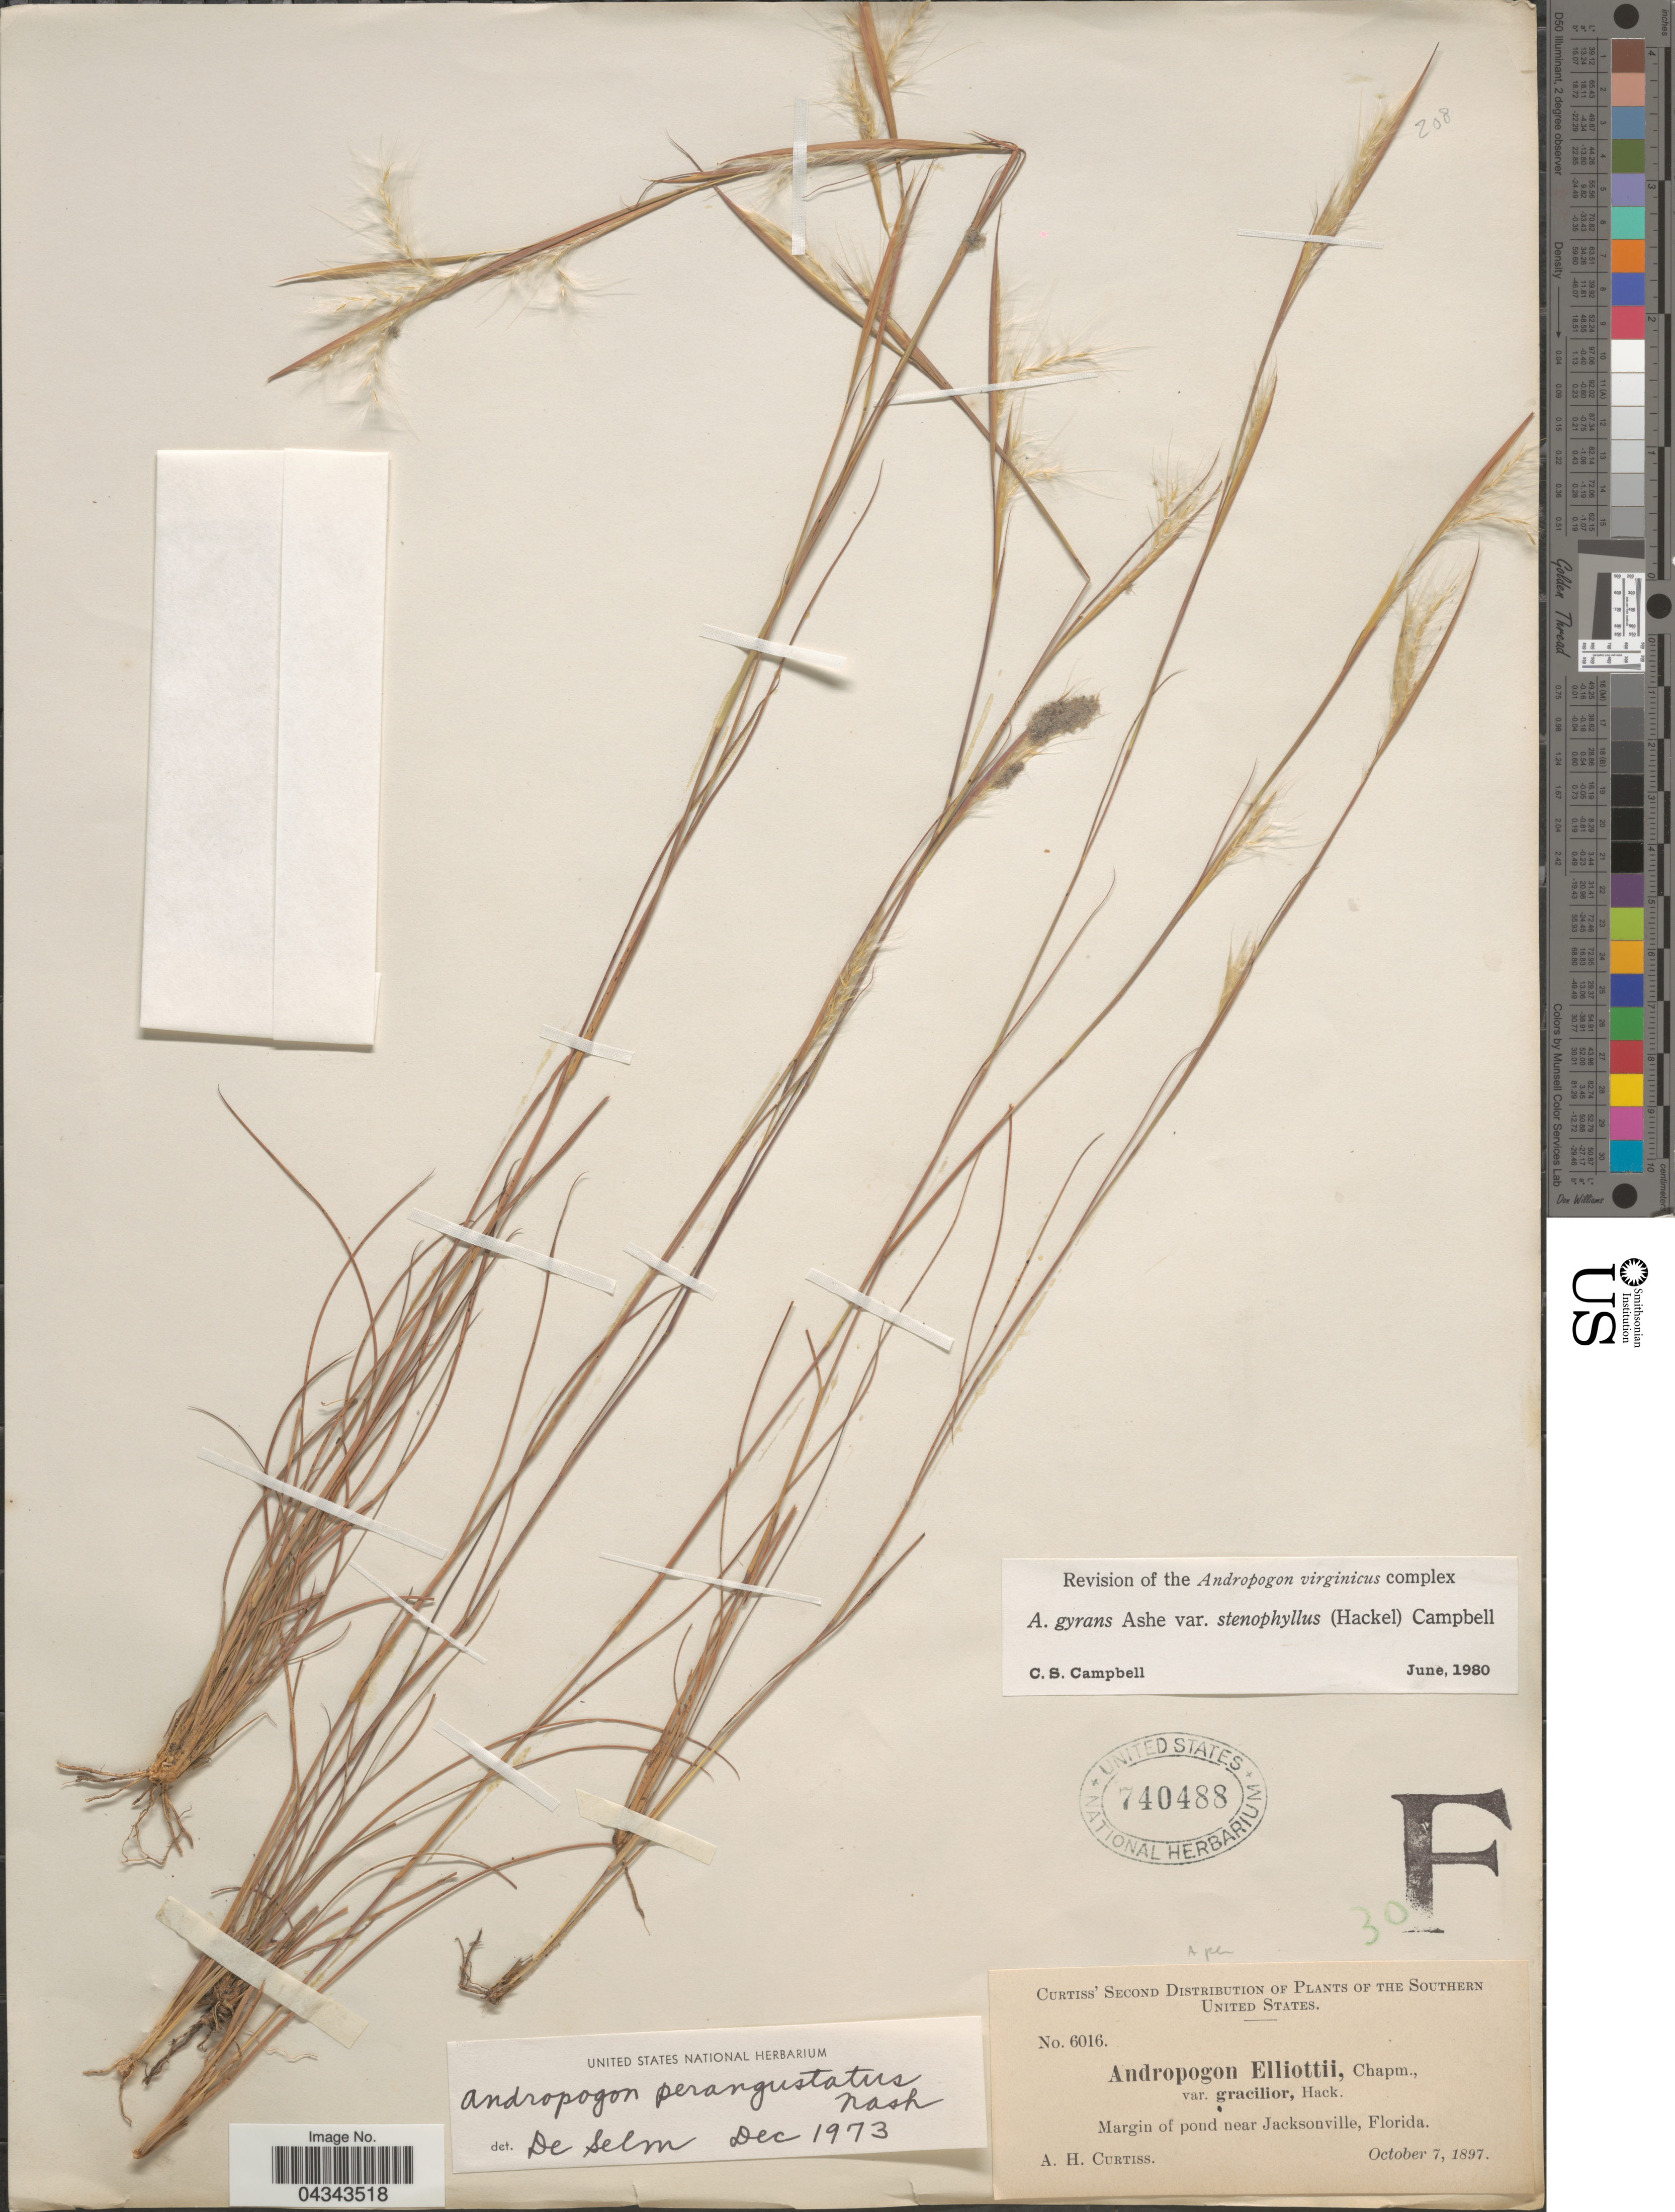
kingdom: Plantae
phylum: Tracheophyta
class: Liliopsida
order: Poales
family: Poaceae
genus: Andropogon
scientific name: Andropogon gyrans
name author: Ashe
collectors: A. H. Curtiss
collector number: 6016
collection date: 1897-10-07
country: United States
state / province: Florida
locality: The Southern United States. Margon of pond near Jacksonville.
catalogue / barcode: US 740488